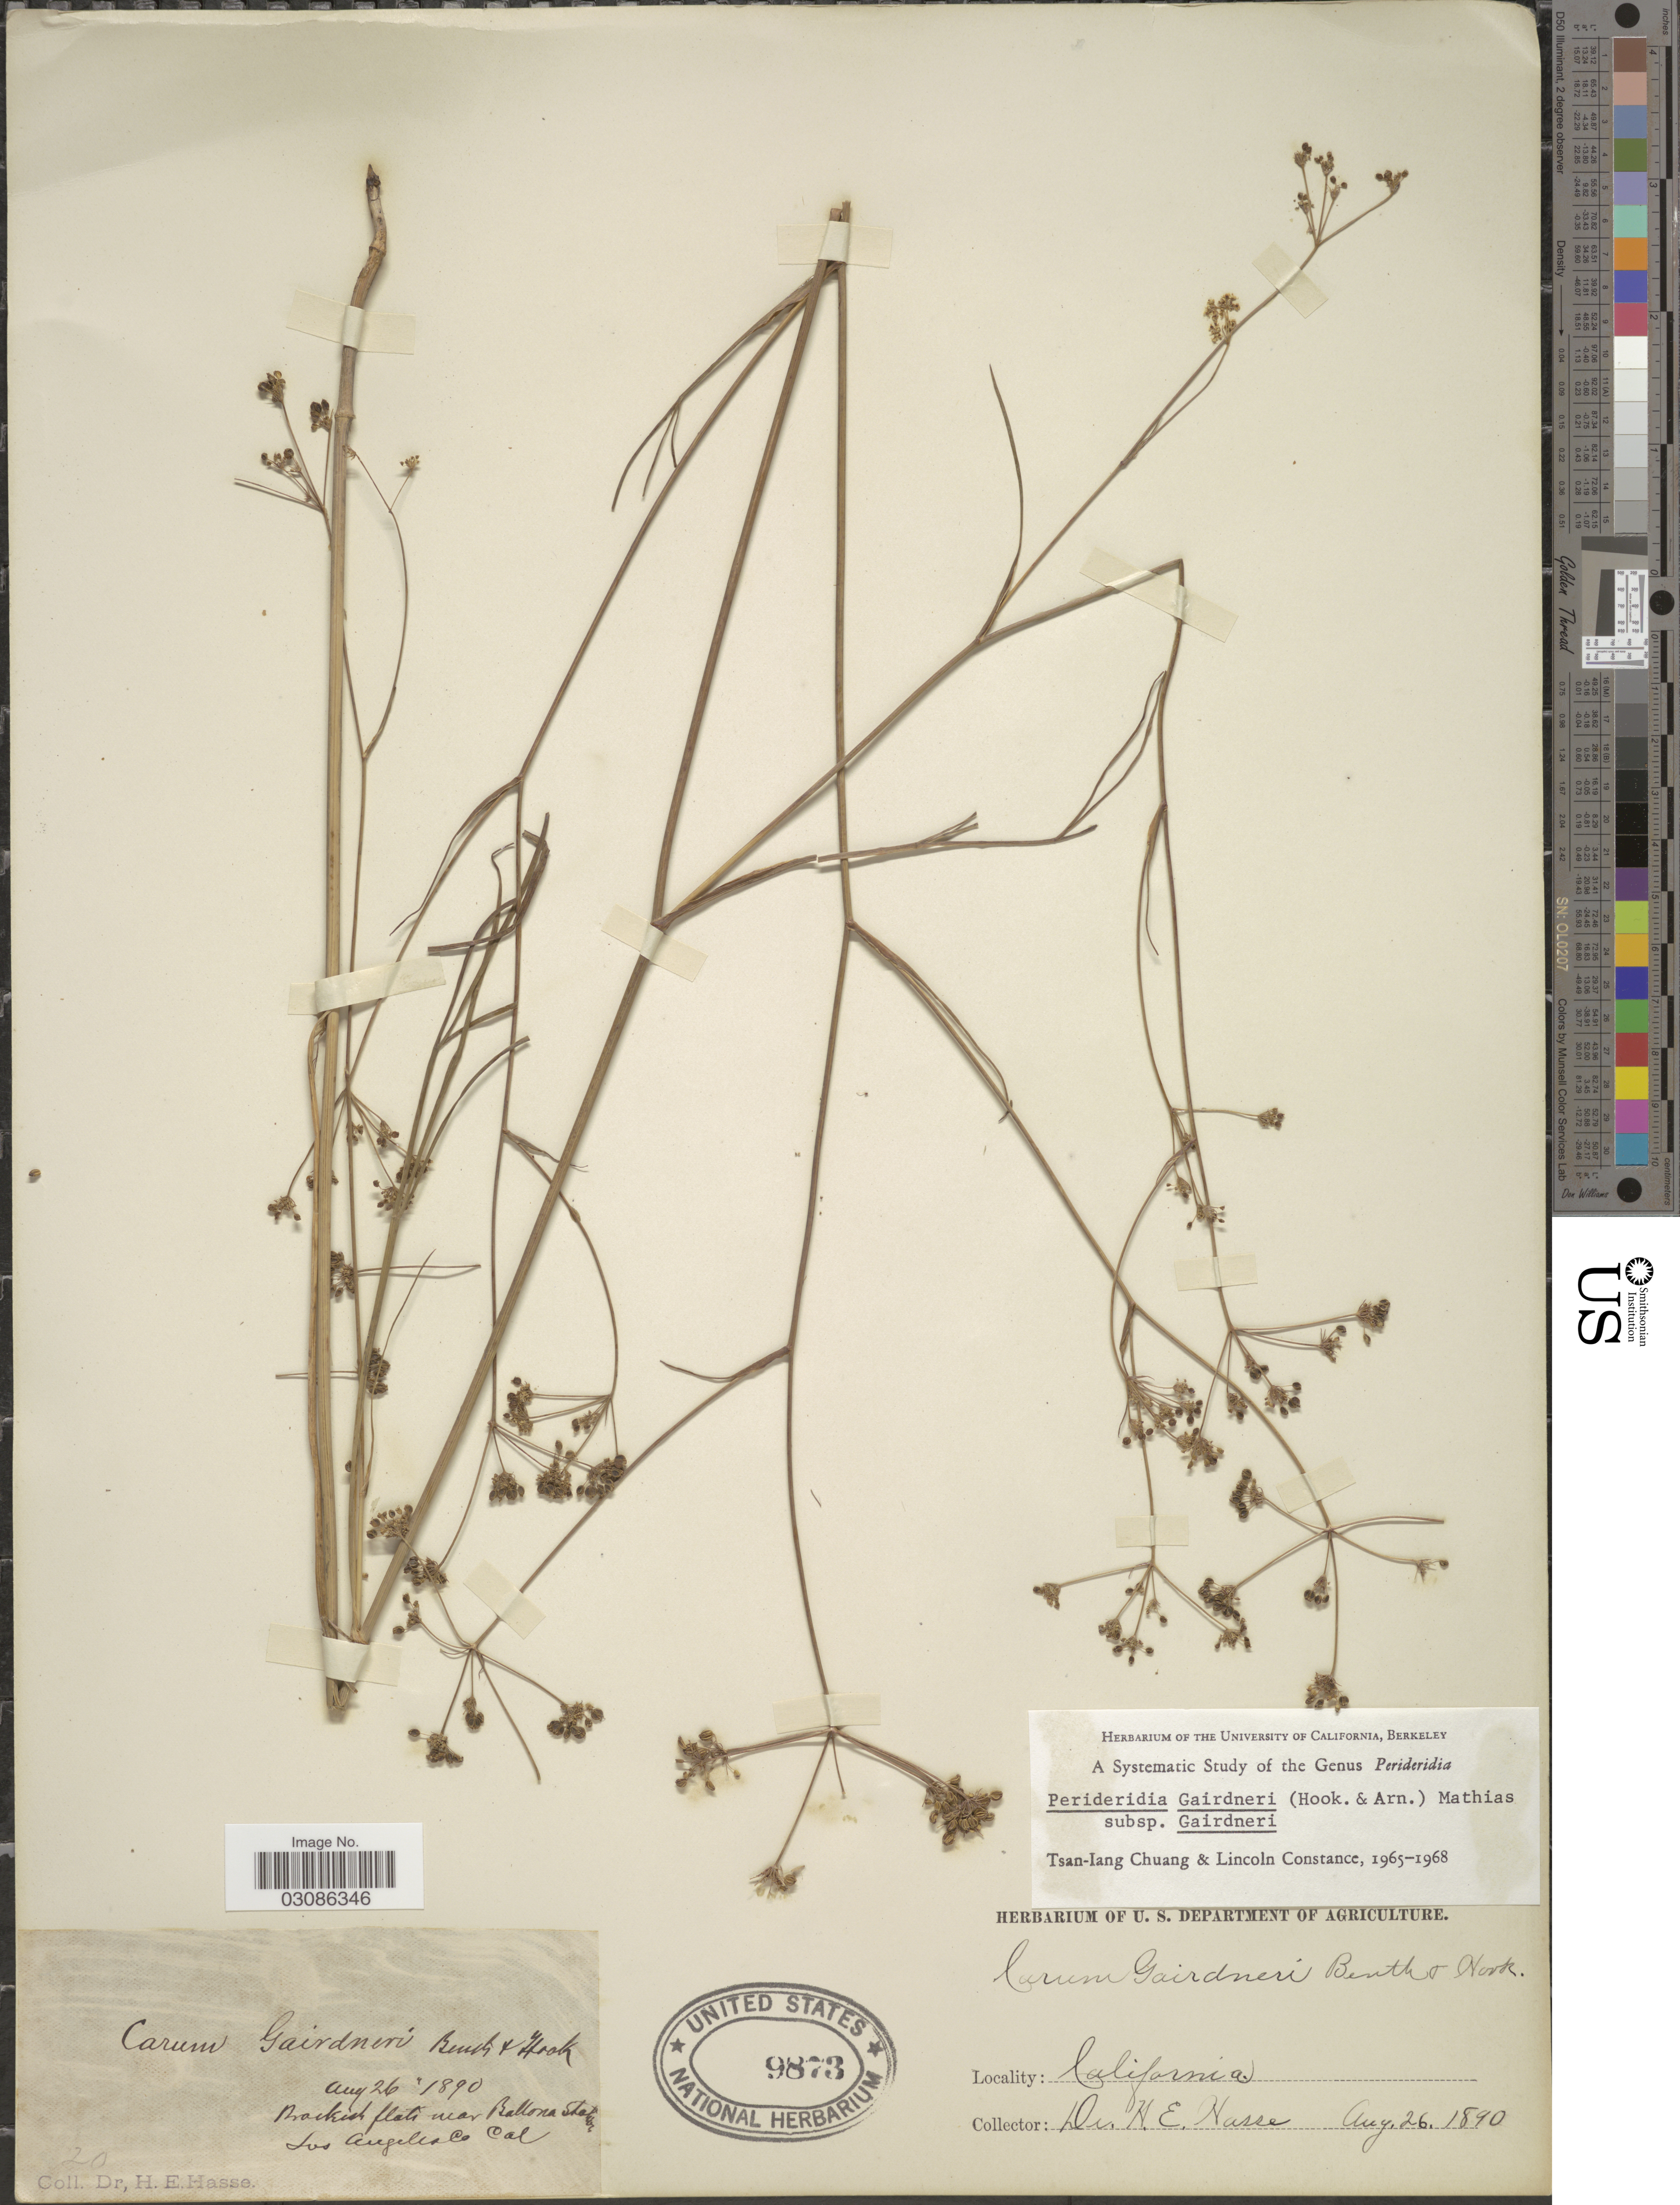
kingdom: Plantae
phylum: Tracheophyta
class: Magnoliopsida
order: Apiales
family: Apiaceae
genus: Perideridia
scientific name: Perideridia gairdneri subsp. gairdneri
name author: (Hook. & Arn.) Mathias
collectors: H. E. Hasse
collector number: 20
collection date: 1890-08-26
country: United States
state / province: California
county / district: Los Angeles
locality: Brackish flats near Ballona Station, Los Angeles Co.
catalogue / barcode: US 9873